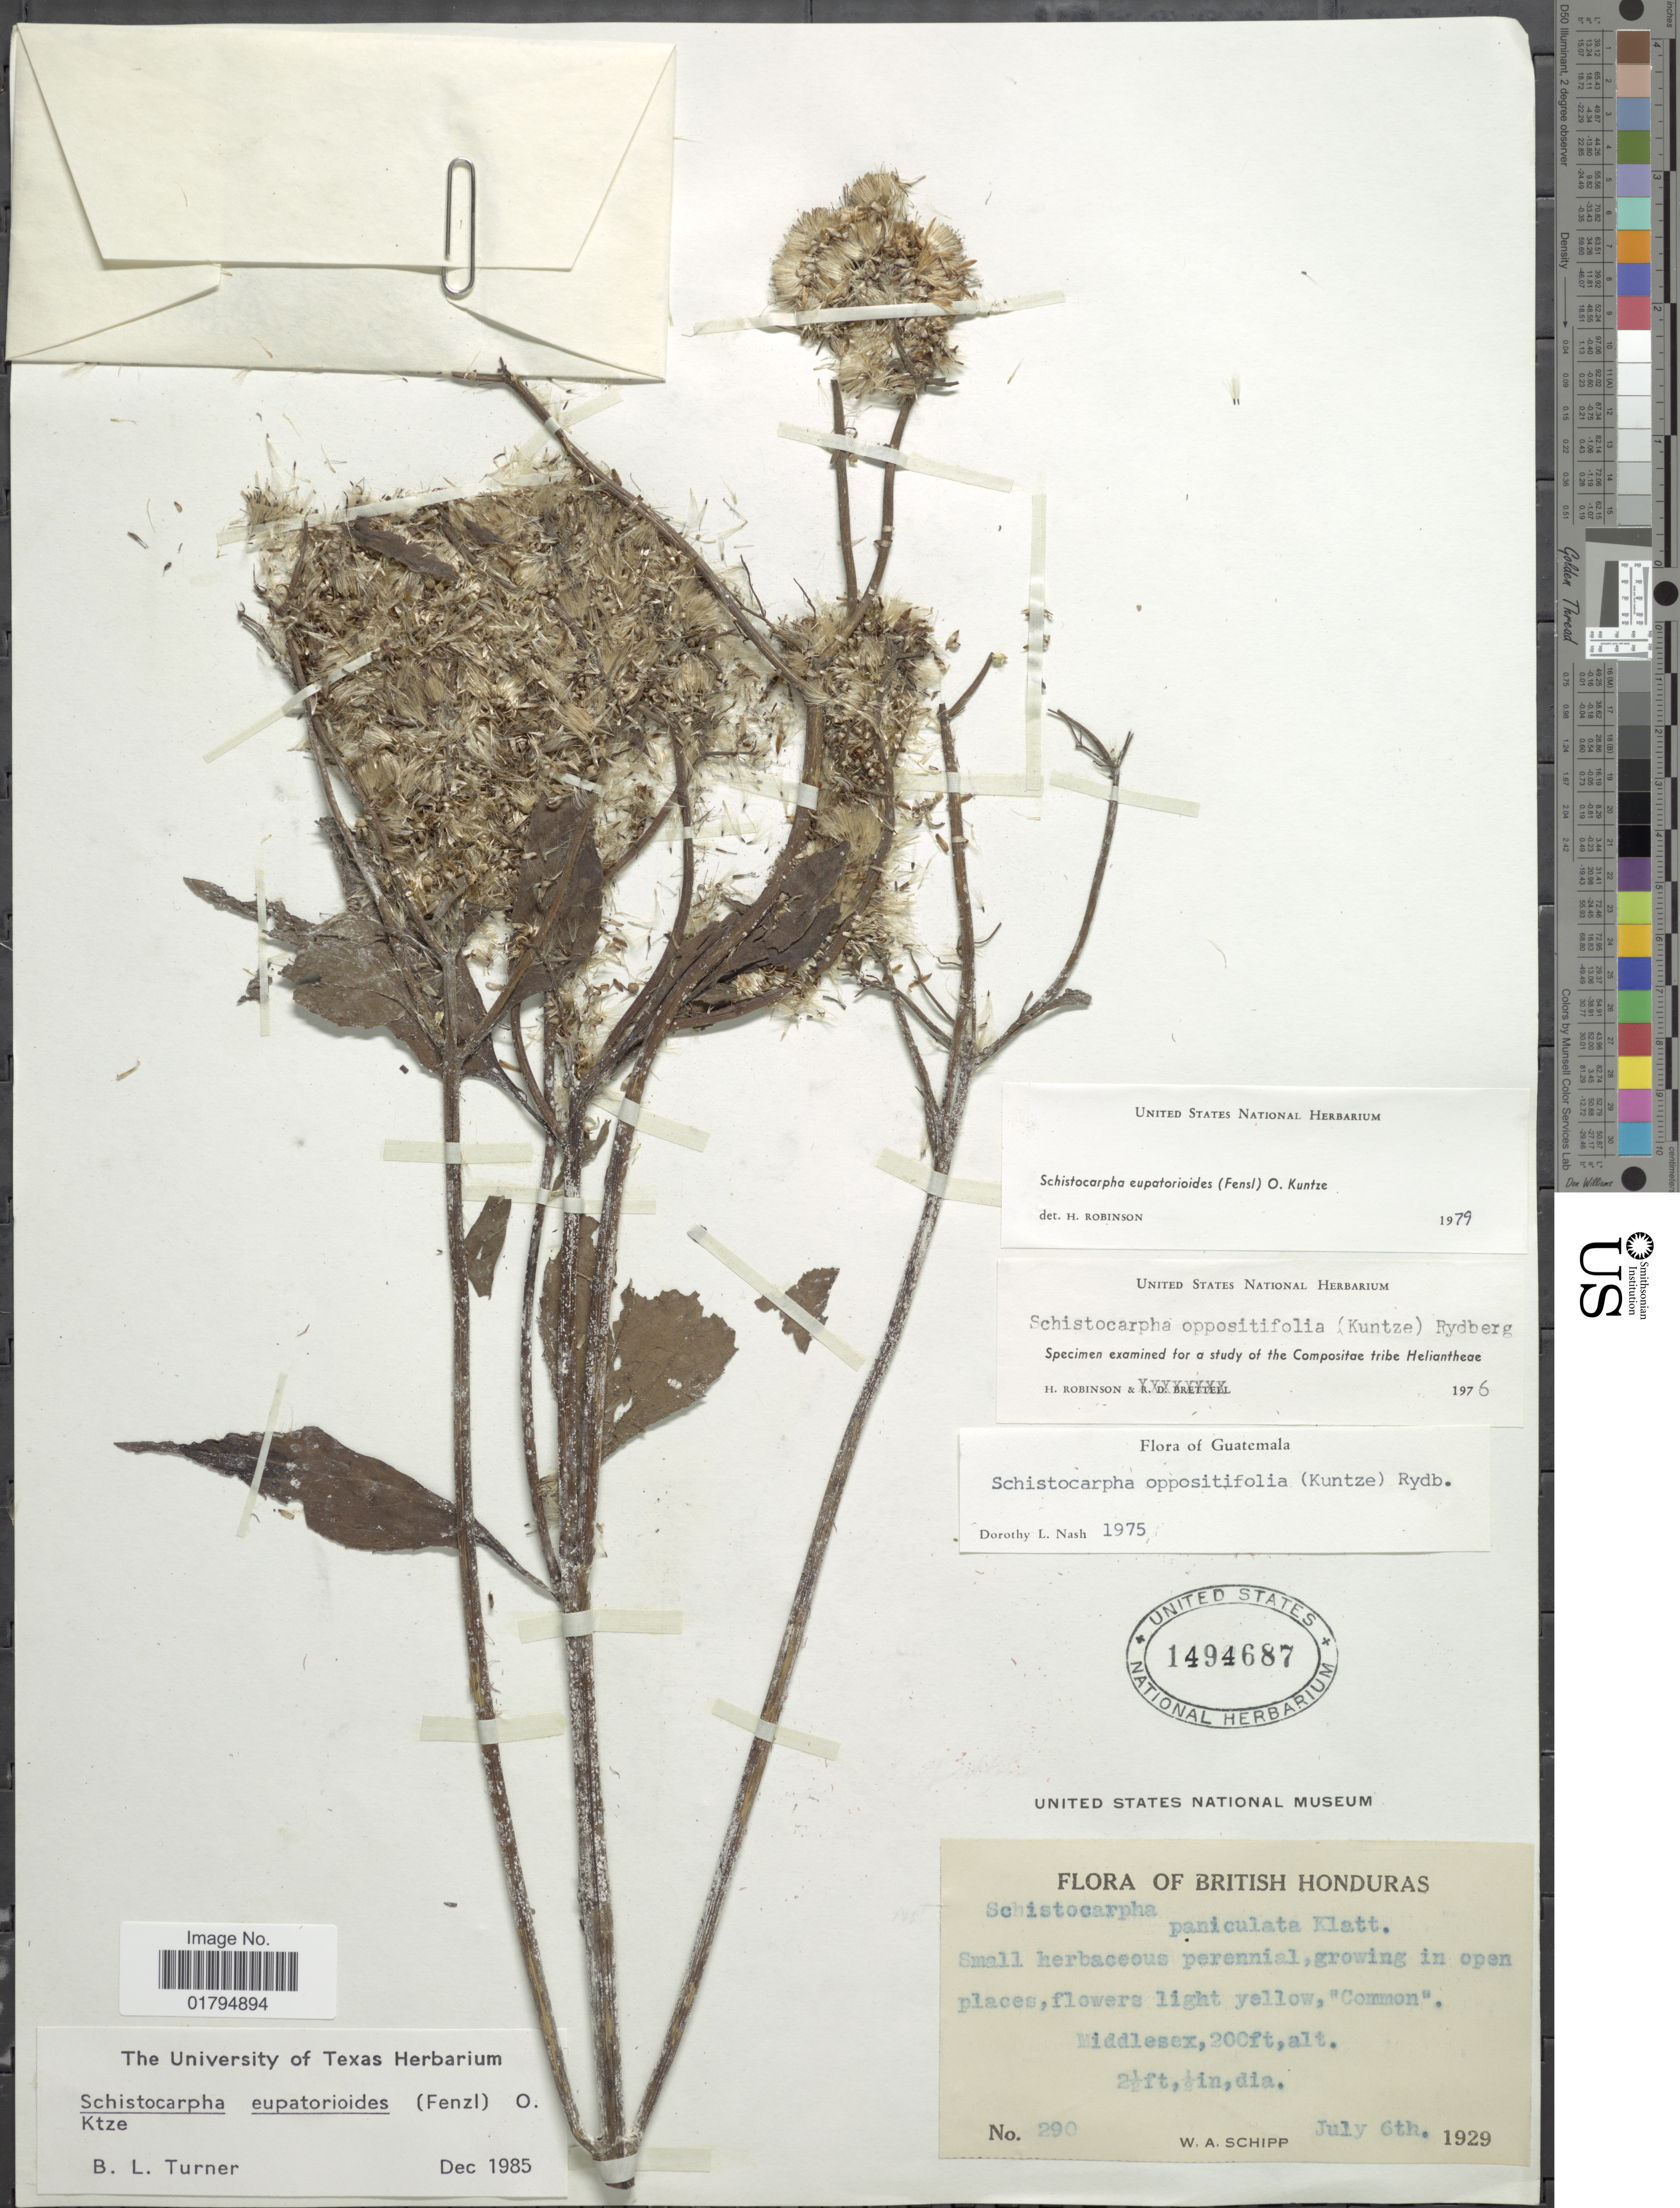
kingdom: Plantae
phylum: Tracheophyta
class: Magnoliopsida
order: Asterales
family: Asteraceae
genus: Schistocarpha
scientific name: Schistocarpha eupatorioides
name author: (Fenzl) Kuntze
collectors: W. Schipp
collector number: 290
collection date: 1929-07-06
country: Belize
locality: Middlesex, British Honduras.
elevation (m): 61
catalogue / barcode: US 1494687